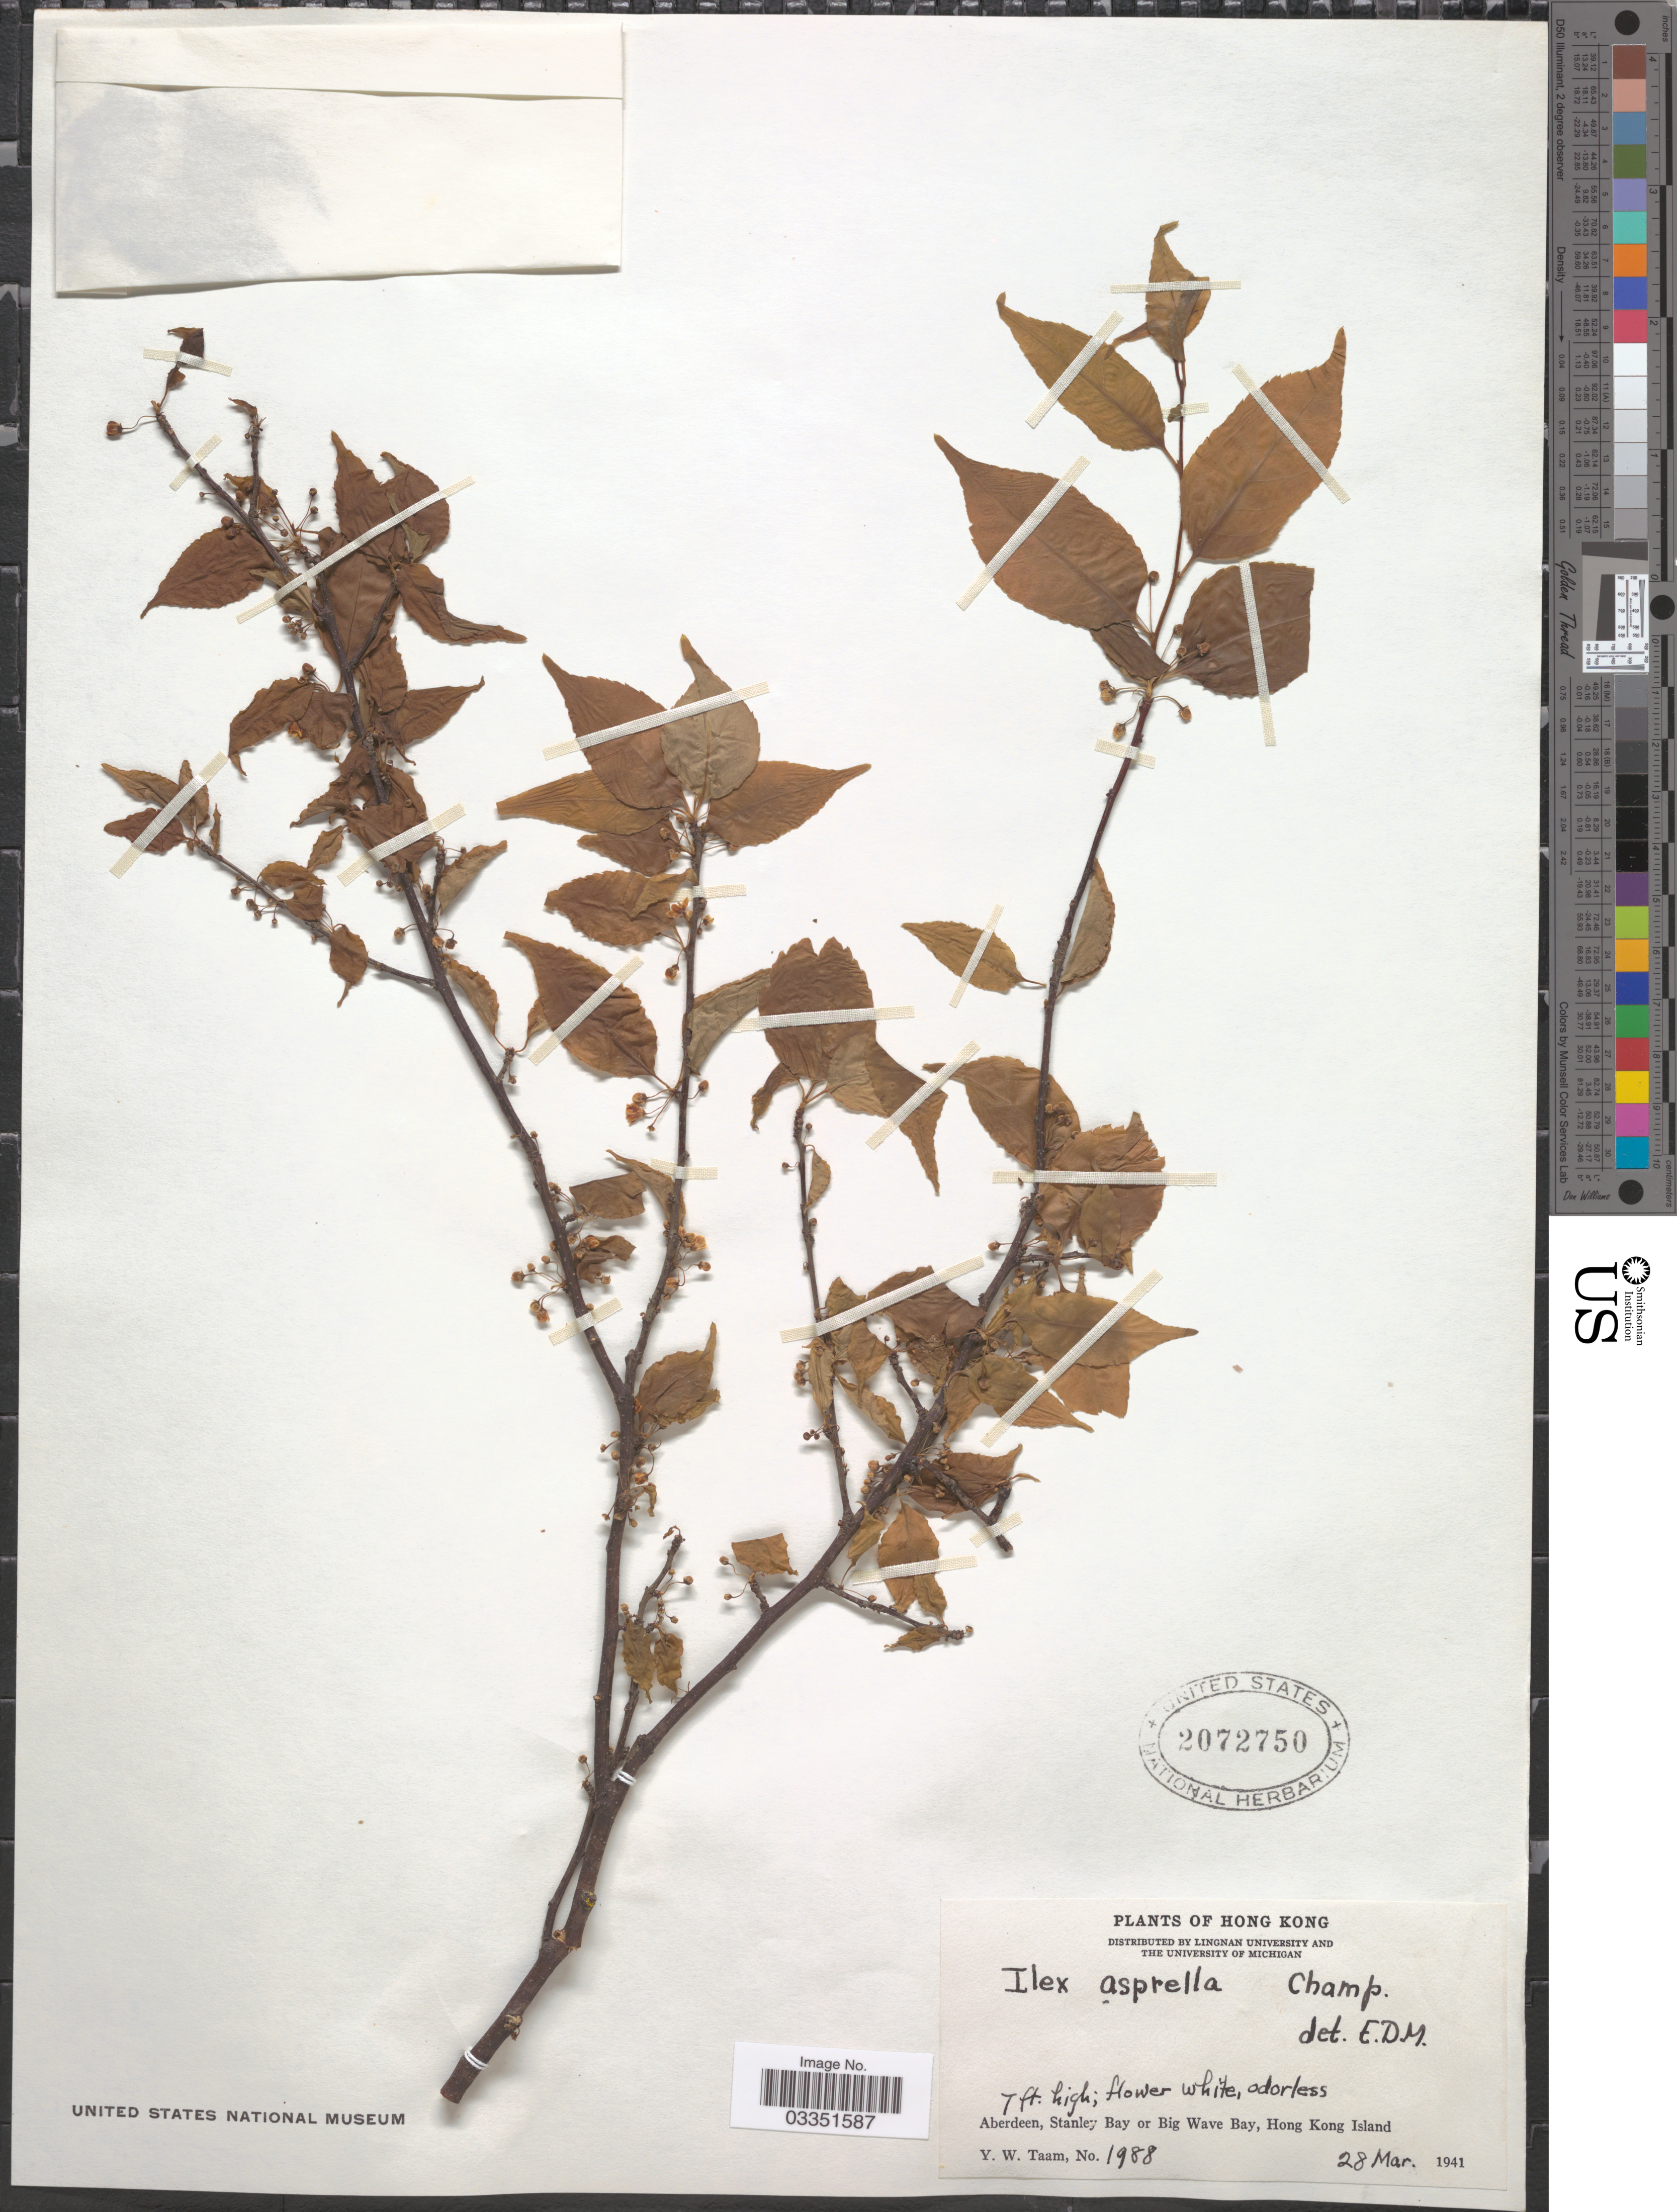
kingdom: Plantae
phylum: Tracheophyta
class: Magnoliopsida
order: Aquifoliales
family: Aquifoliaceae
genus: Ilex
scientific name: Ilex asperula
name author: Mart.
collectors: Y. W. Taam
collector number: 1988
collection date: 1941-03-28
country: China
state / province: Hong Kong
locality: Aberdeen, Stanley Bay or Big Wave Bay, Hong Kong Island.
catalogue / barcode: US 2072750